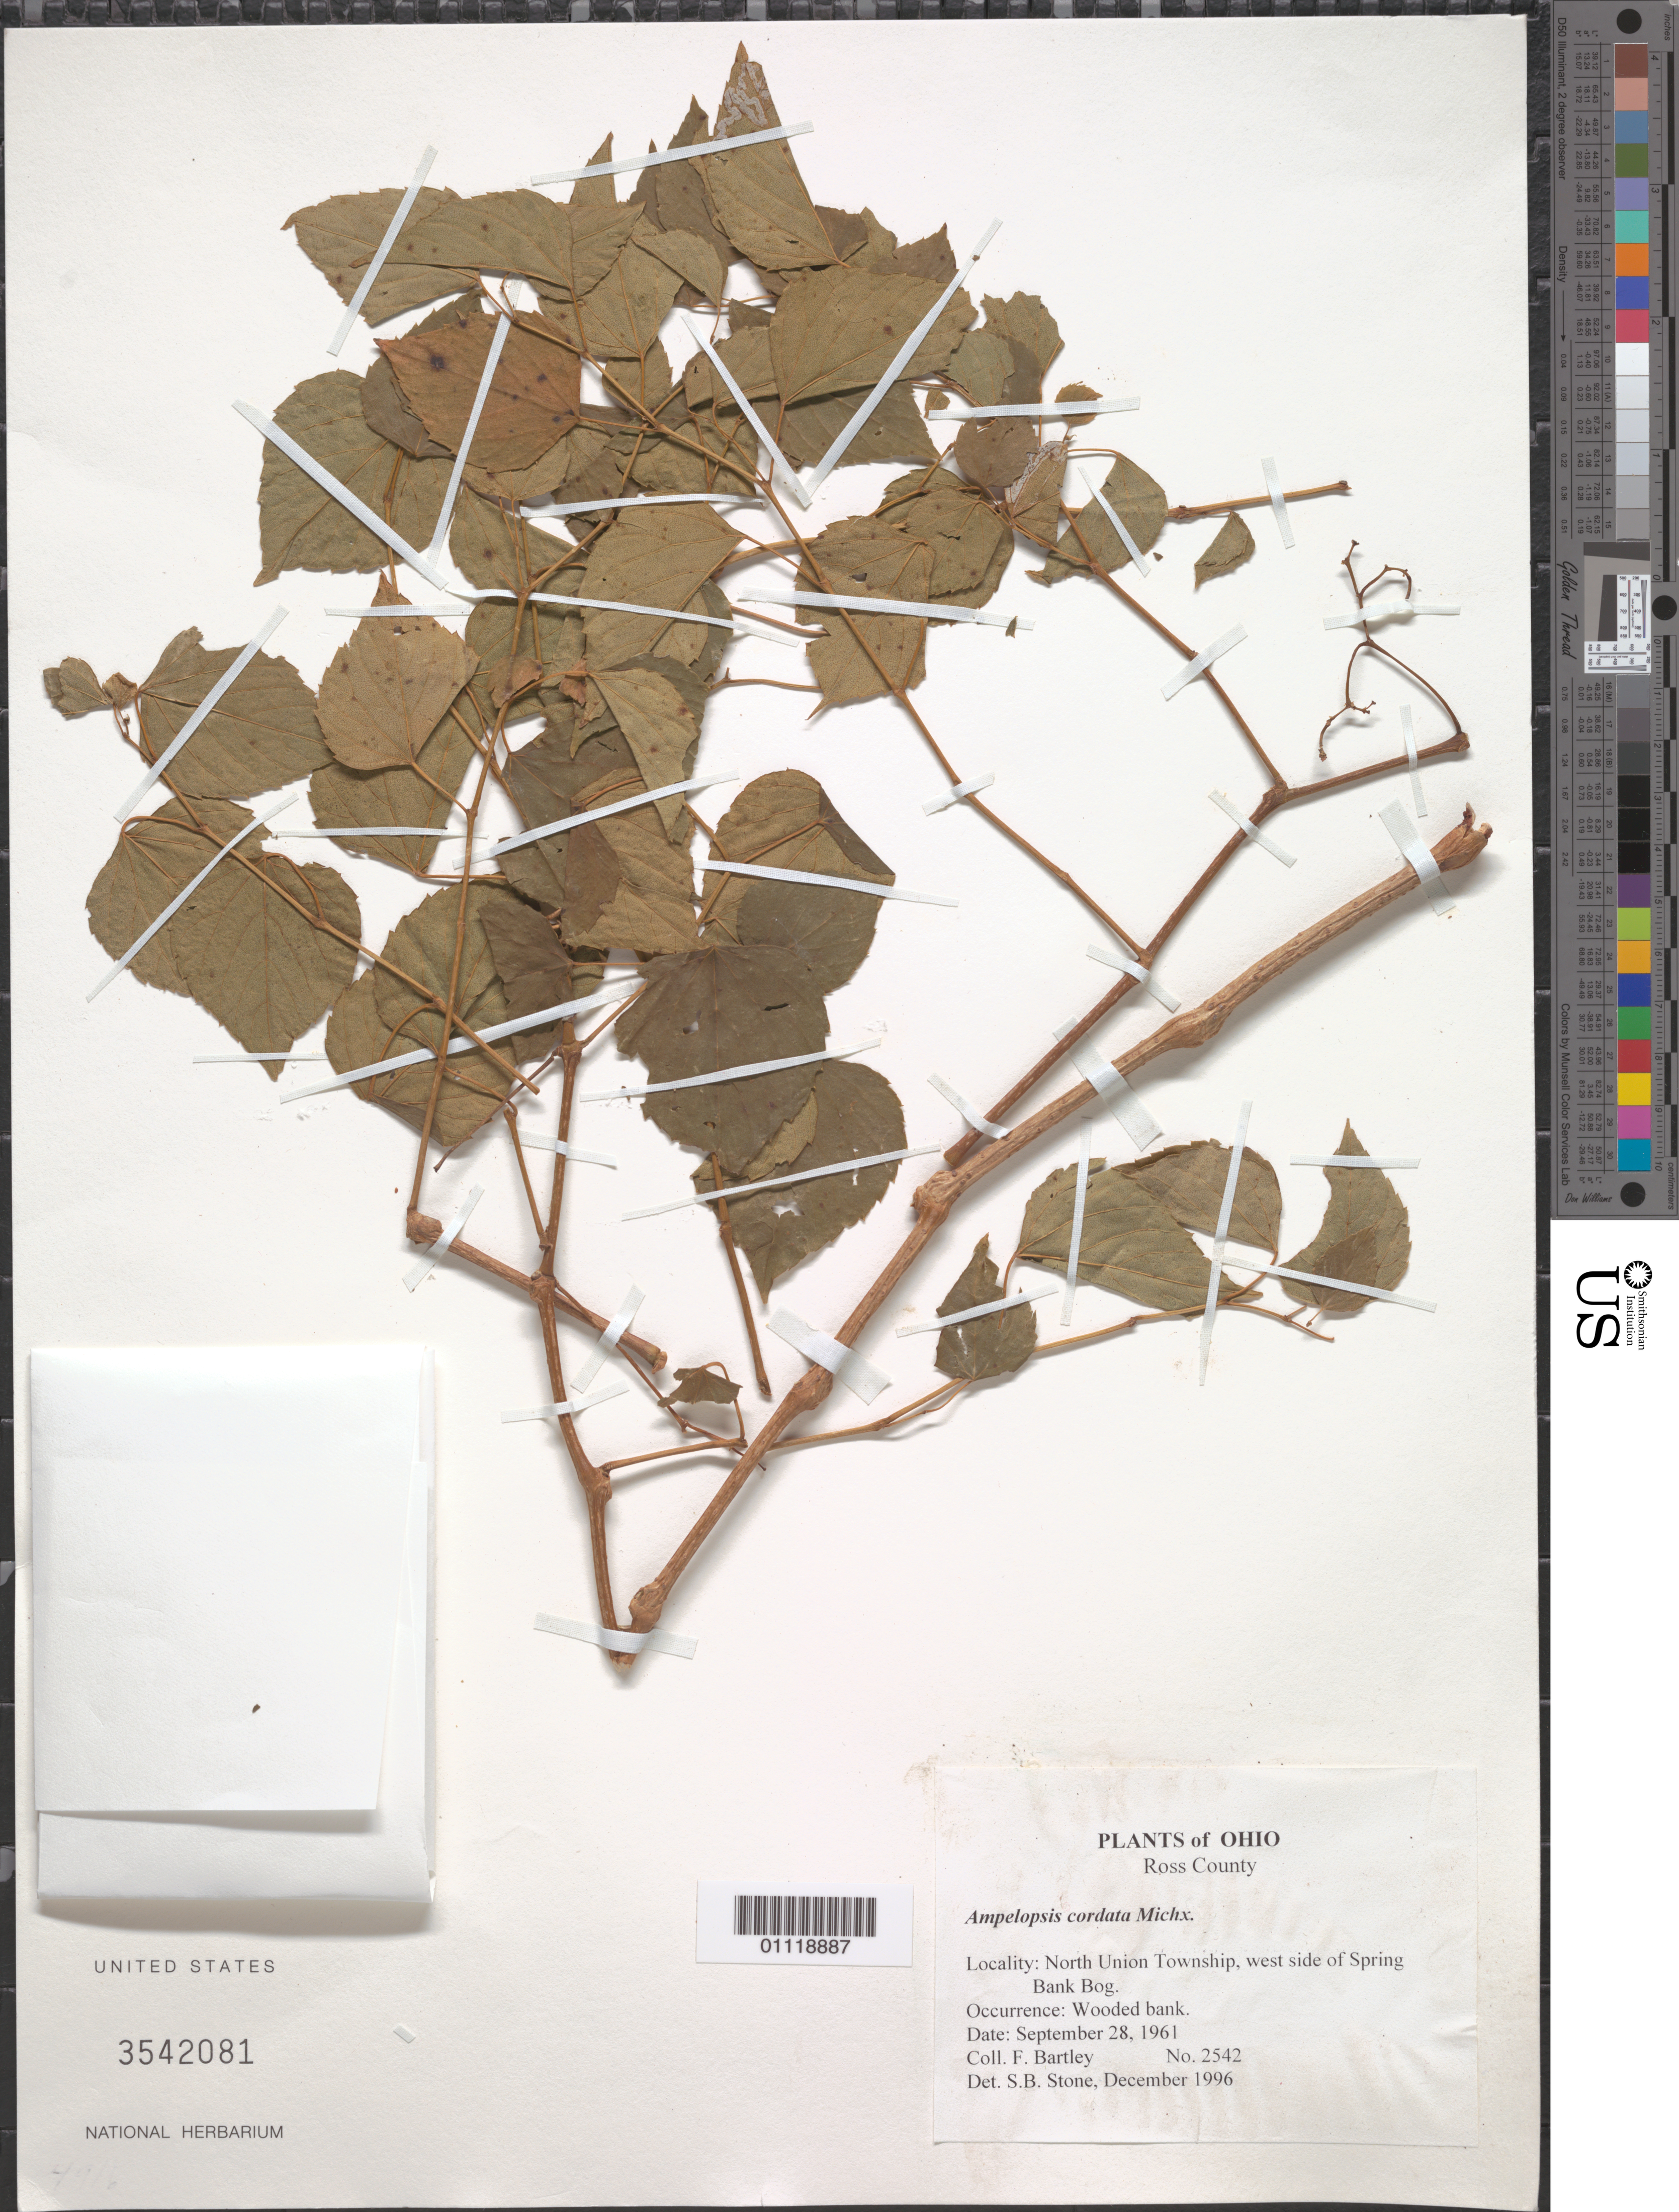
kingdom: Plantae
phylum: Tracheophyta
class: Magnoliopsida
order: Vitales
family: Vitaceae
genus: Ampelopsis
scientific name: Ampelopsis cordata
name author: Michx.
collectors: F. Bartley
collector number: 2542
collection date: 1961-09-28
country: United States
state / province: Ohio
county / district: Ross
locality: N Union Township, W side of Spring Bank Bog.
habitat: Wooded bank.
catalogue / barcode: US 3542081